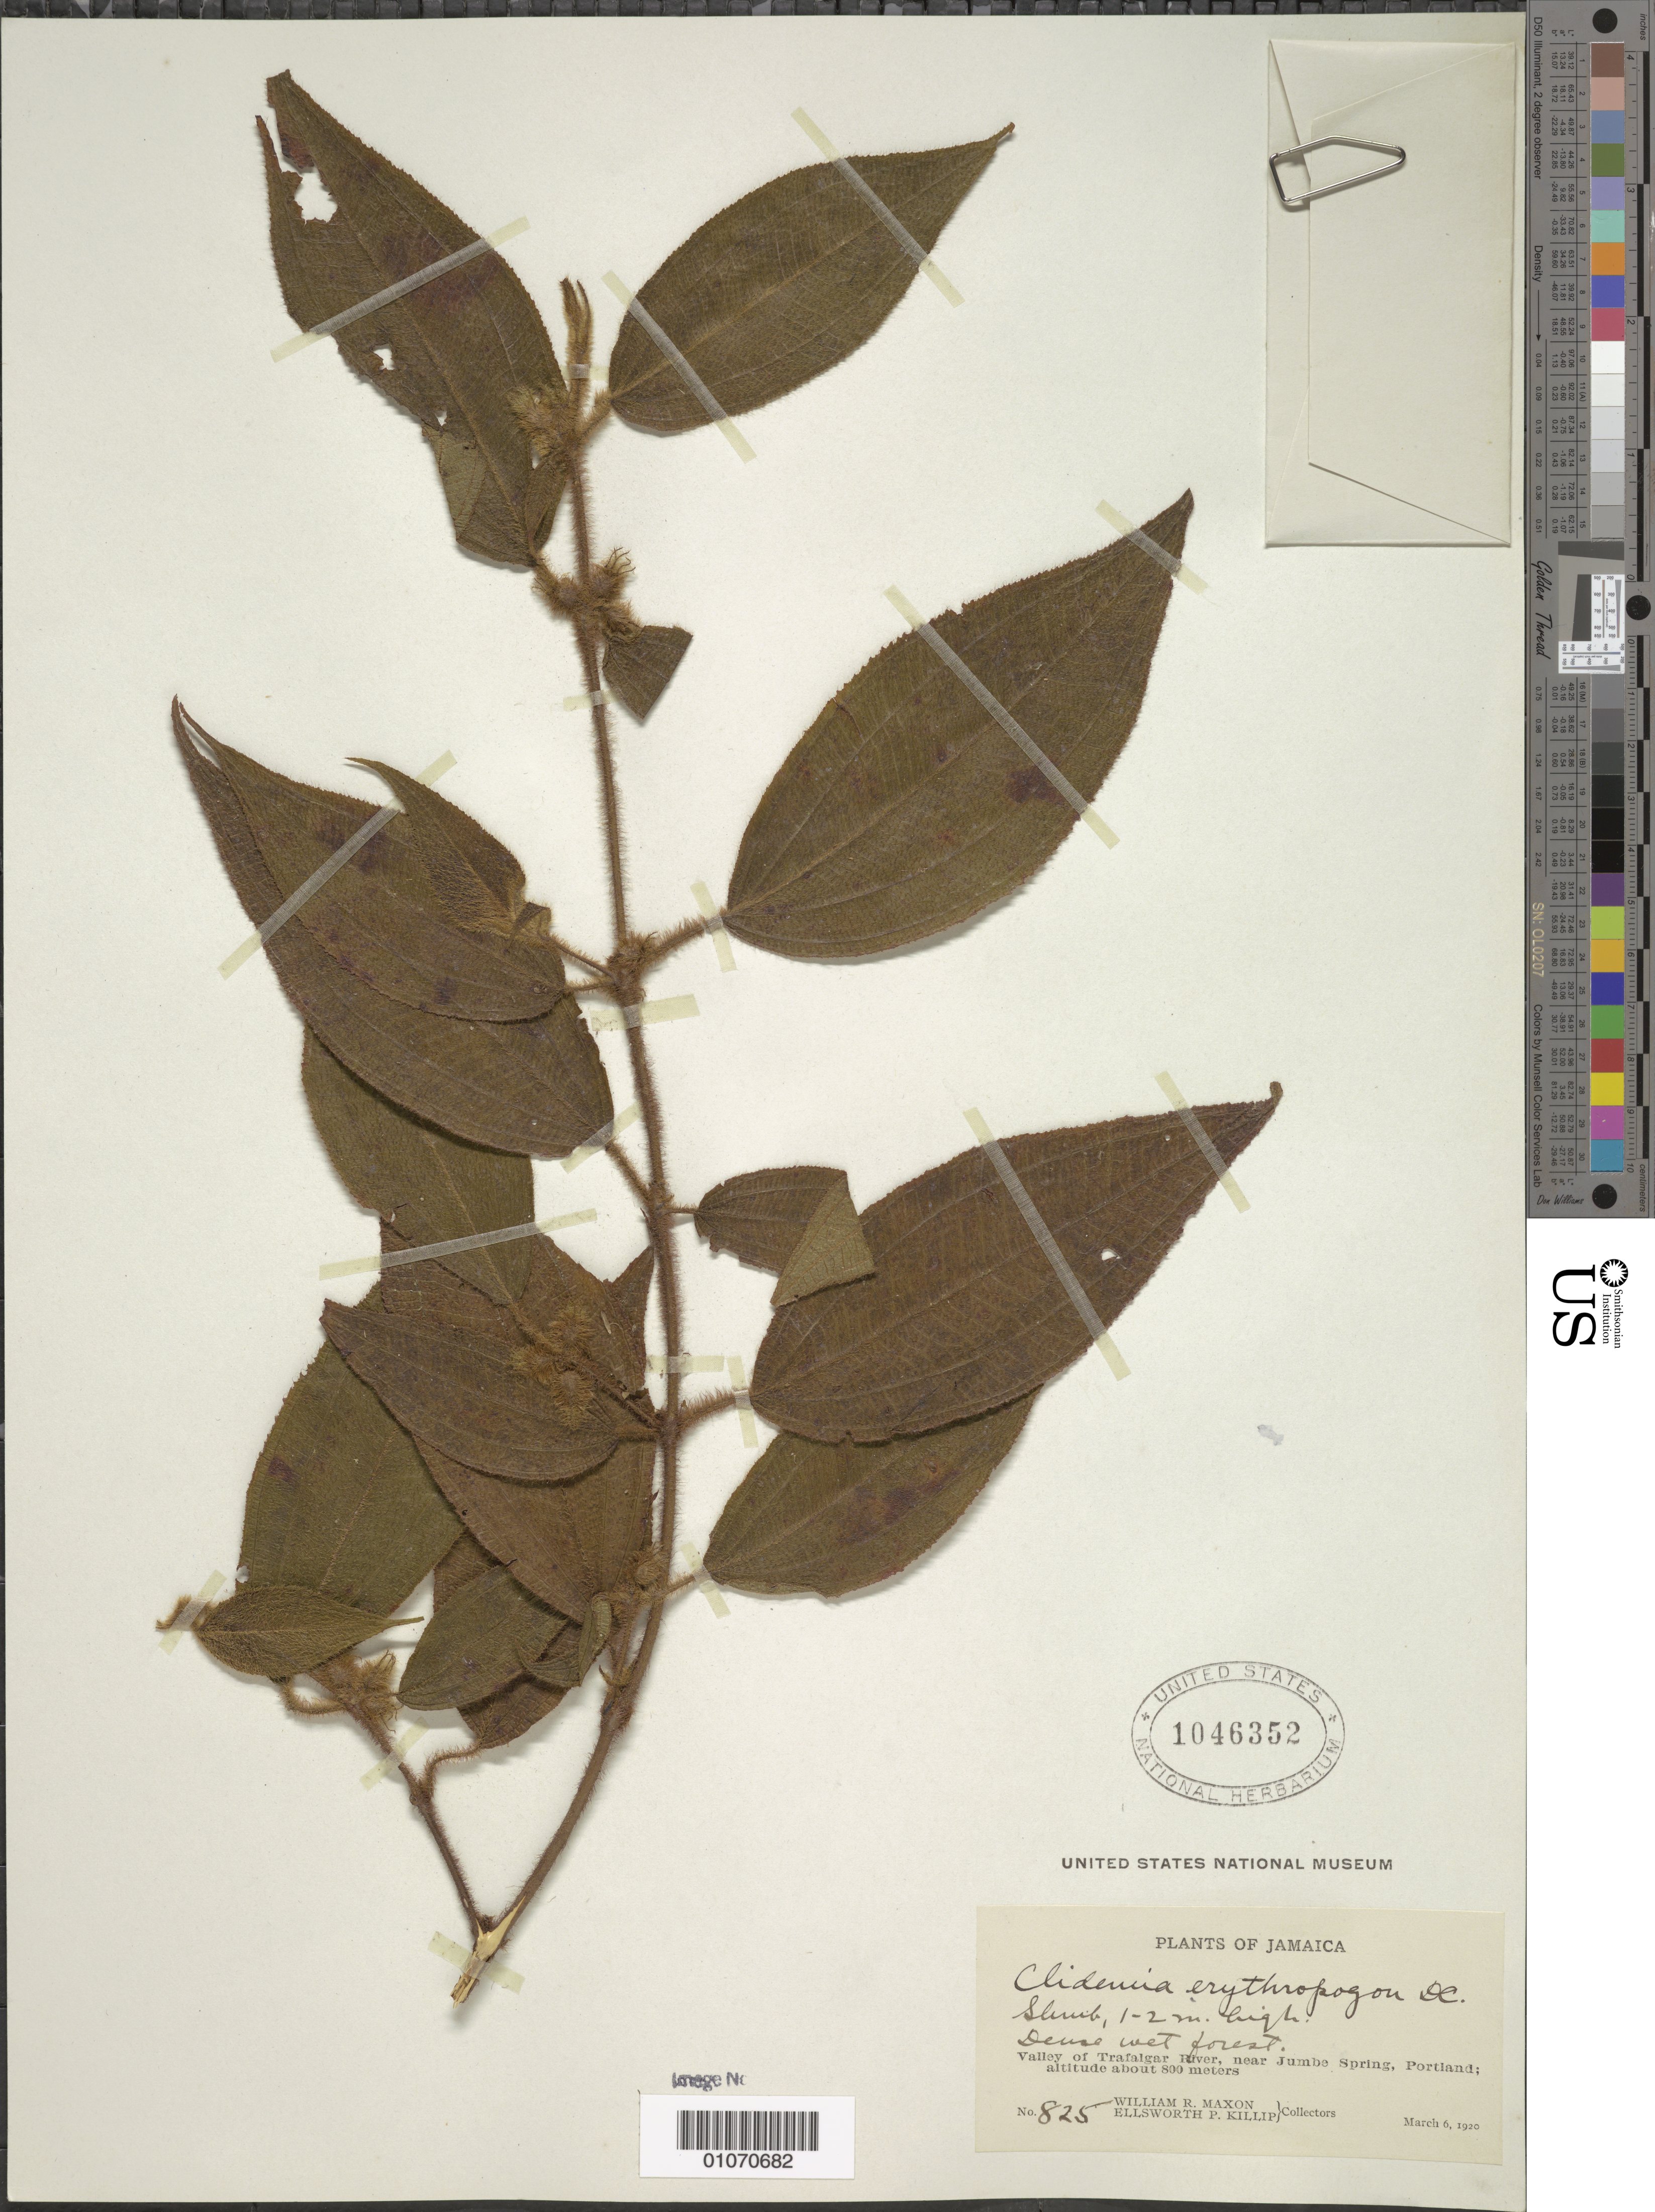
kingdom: Plantae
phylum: Tracheophyta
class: Magnoliopsida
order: Myrtales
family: Melastomataceae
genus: Clidemia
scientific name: Clidemia erythropogon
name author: DC.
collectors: W. R. Maxon & E. P. Killip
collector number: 825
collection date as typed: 06 Mar 1920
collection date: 1920-03-06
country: Jamaica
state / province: Portland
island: Jamaica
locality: Trafalgar River valley, near Jumbe Spring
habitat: Dense wet forest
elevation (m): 800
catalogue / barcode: US 1046352